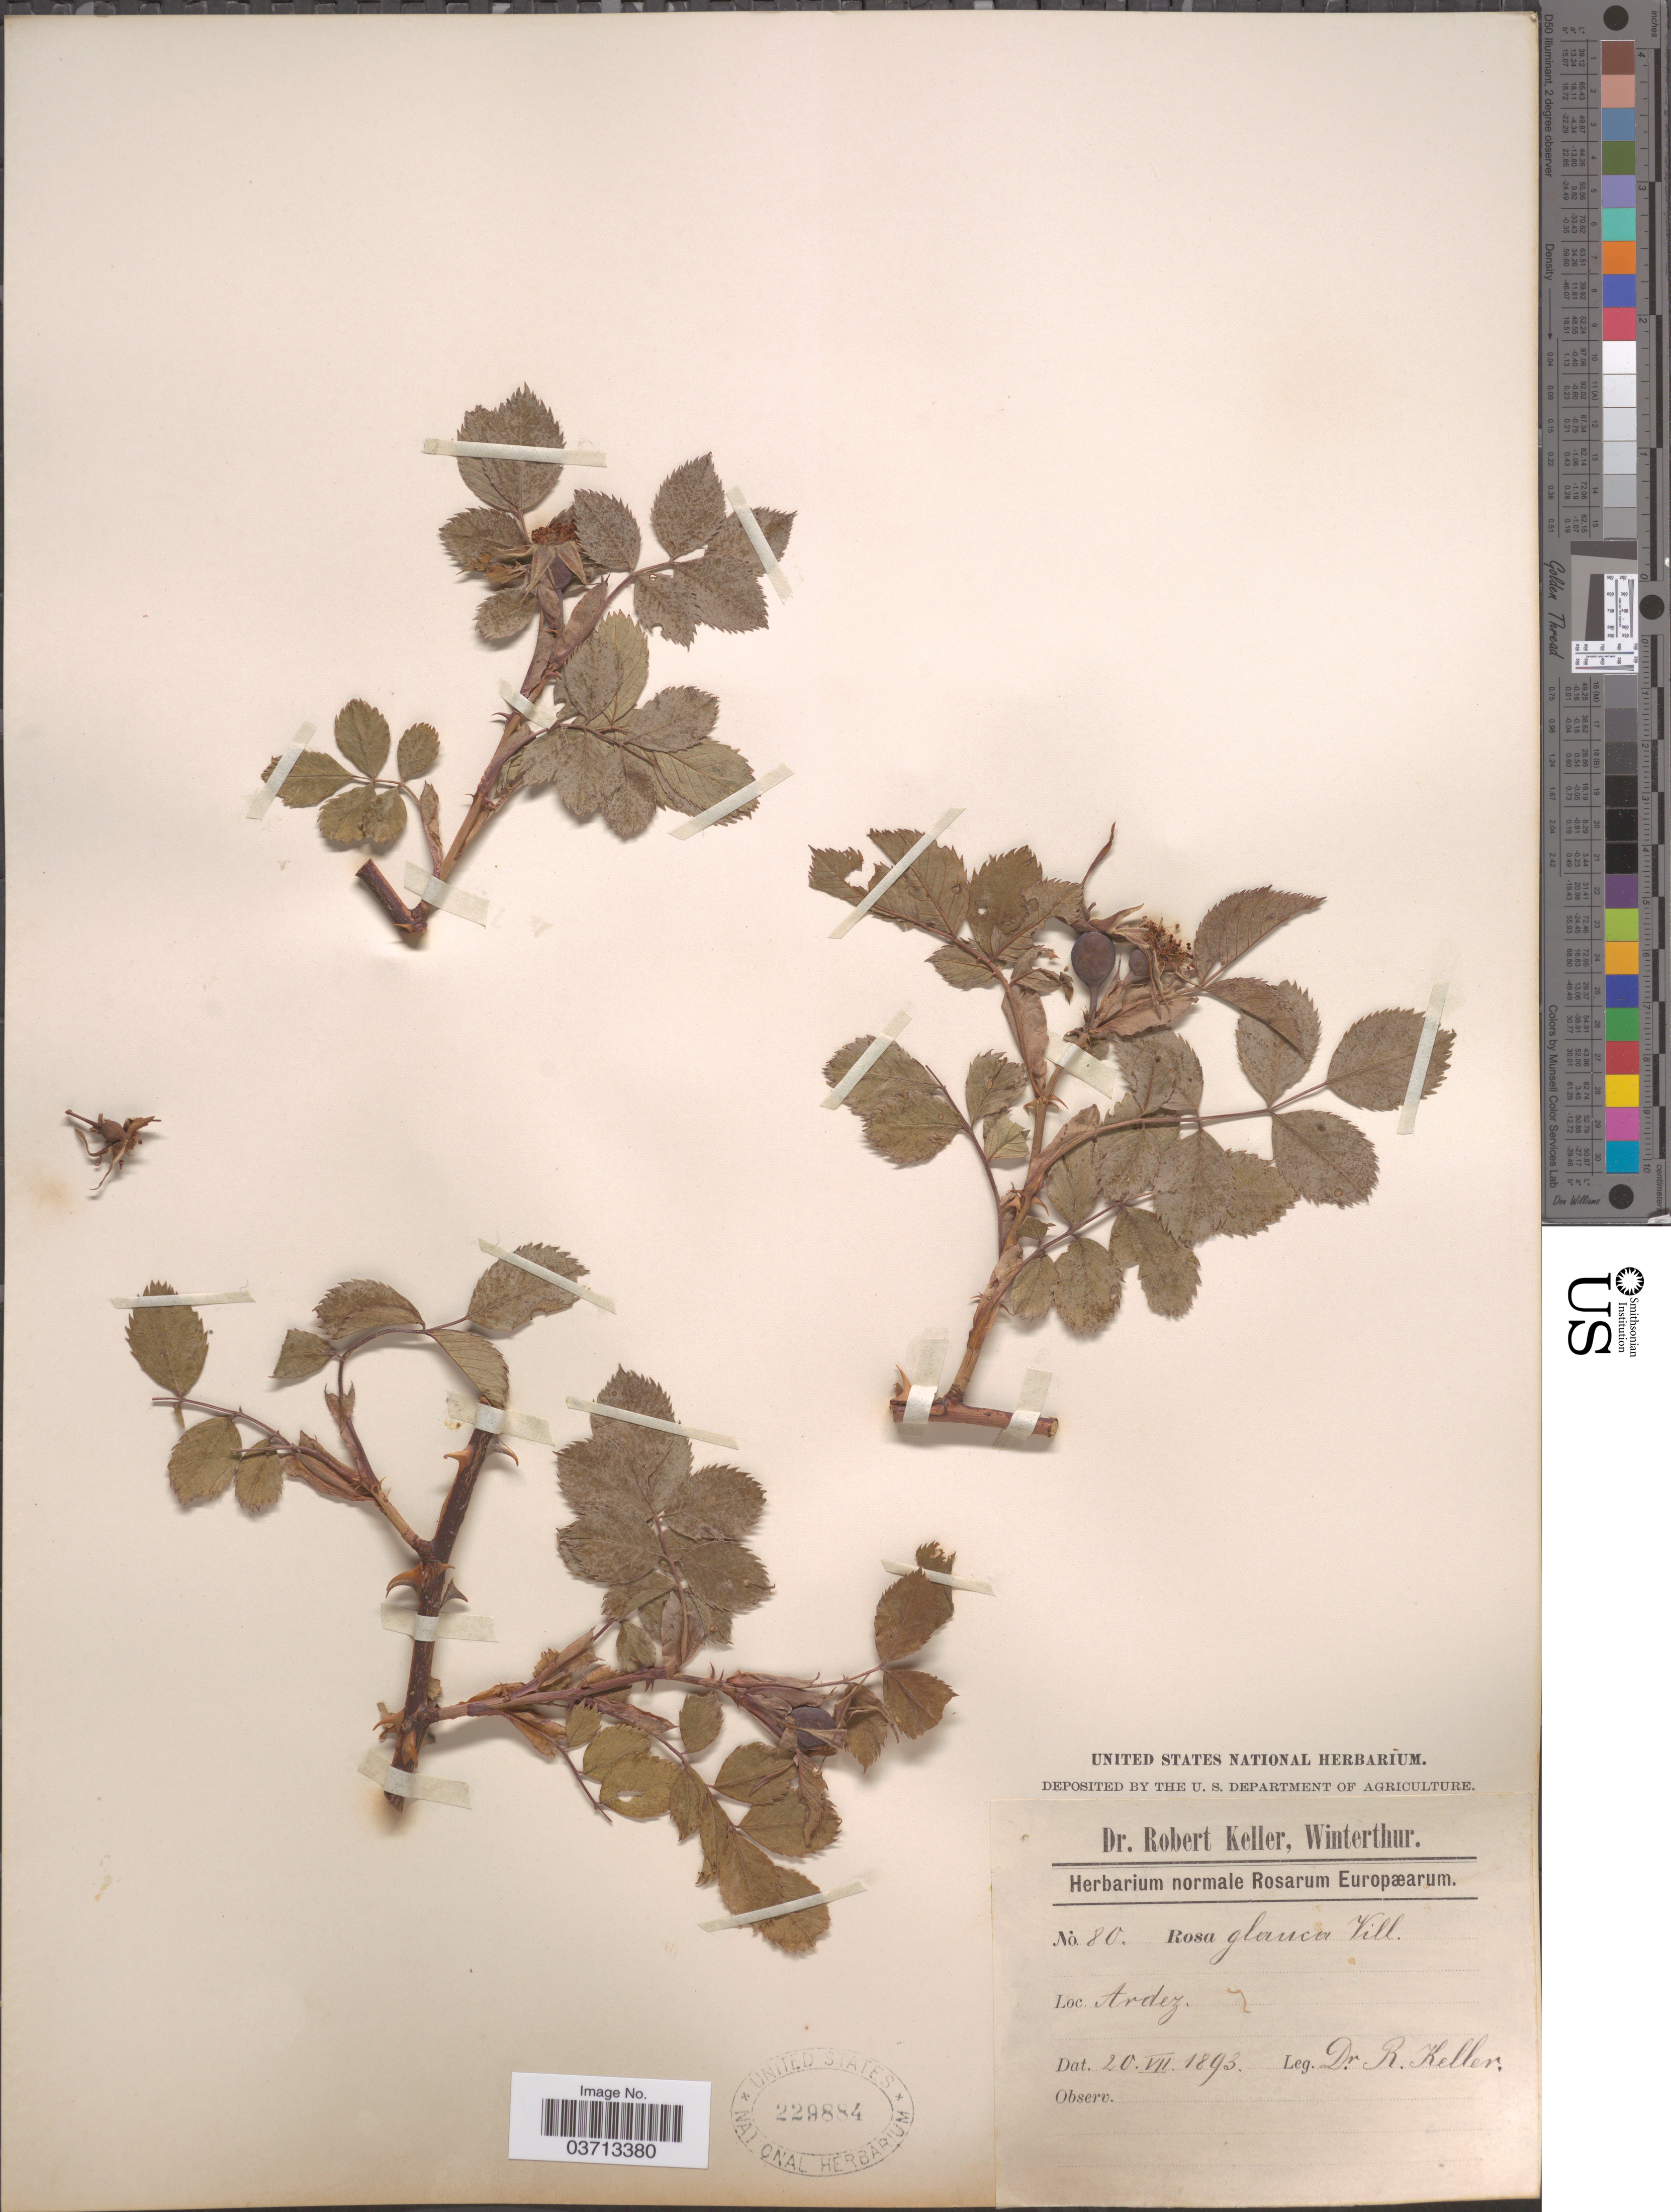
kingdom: Plantae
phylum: Tracheophyta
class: Magnoliopsida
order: Rosales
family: Rosaceae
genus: Rosa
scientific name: Rosa glauca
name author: Pourr.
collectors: R. Keller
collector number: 80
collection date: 1893-07-20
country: Switzerland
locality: Ardez.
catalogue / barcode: US 229884